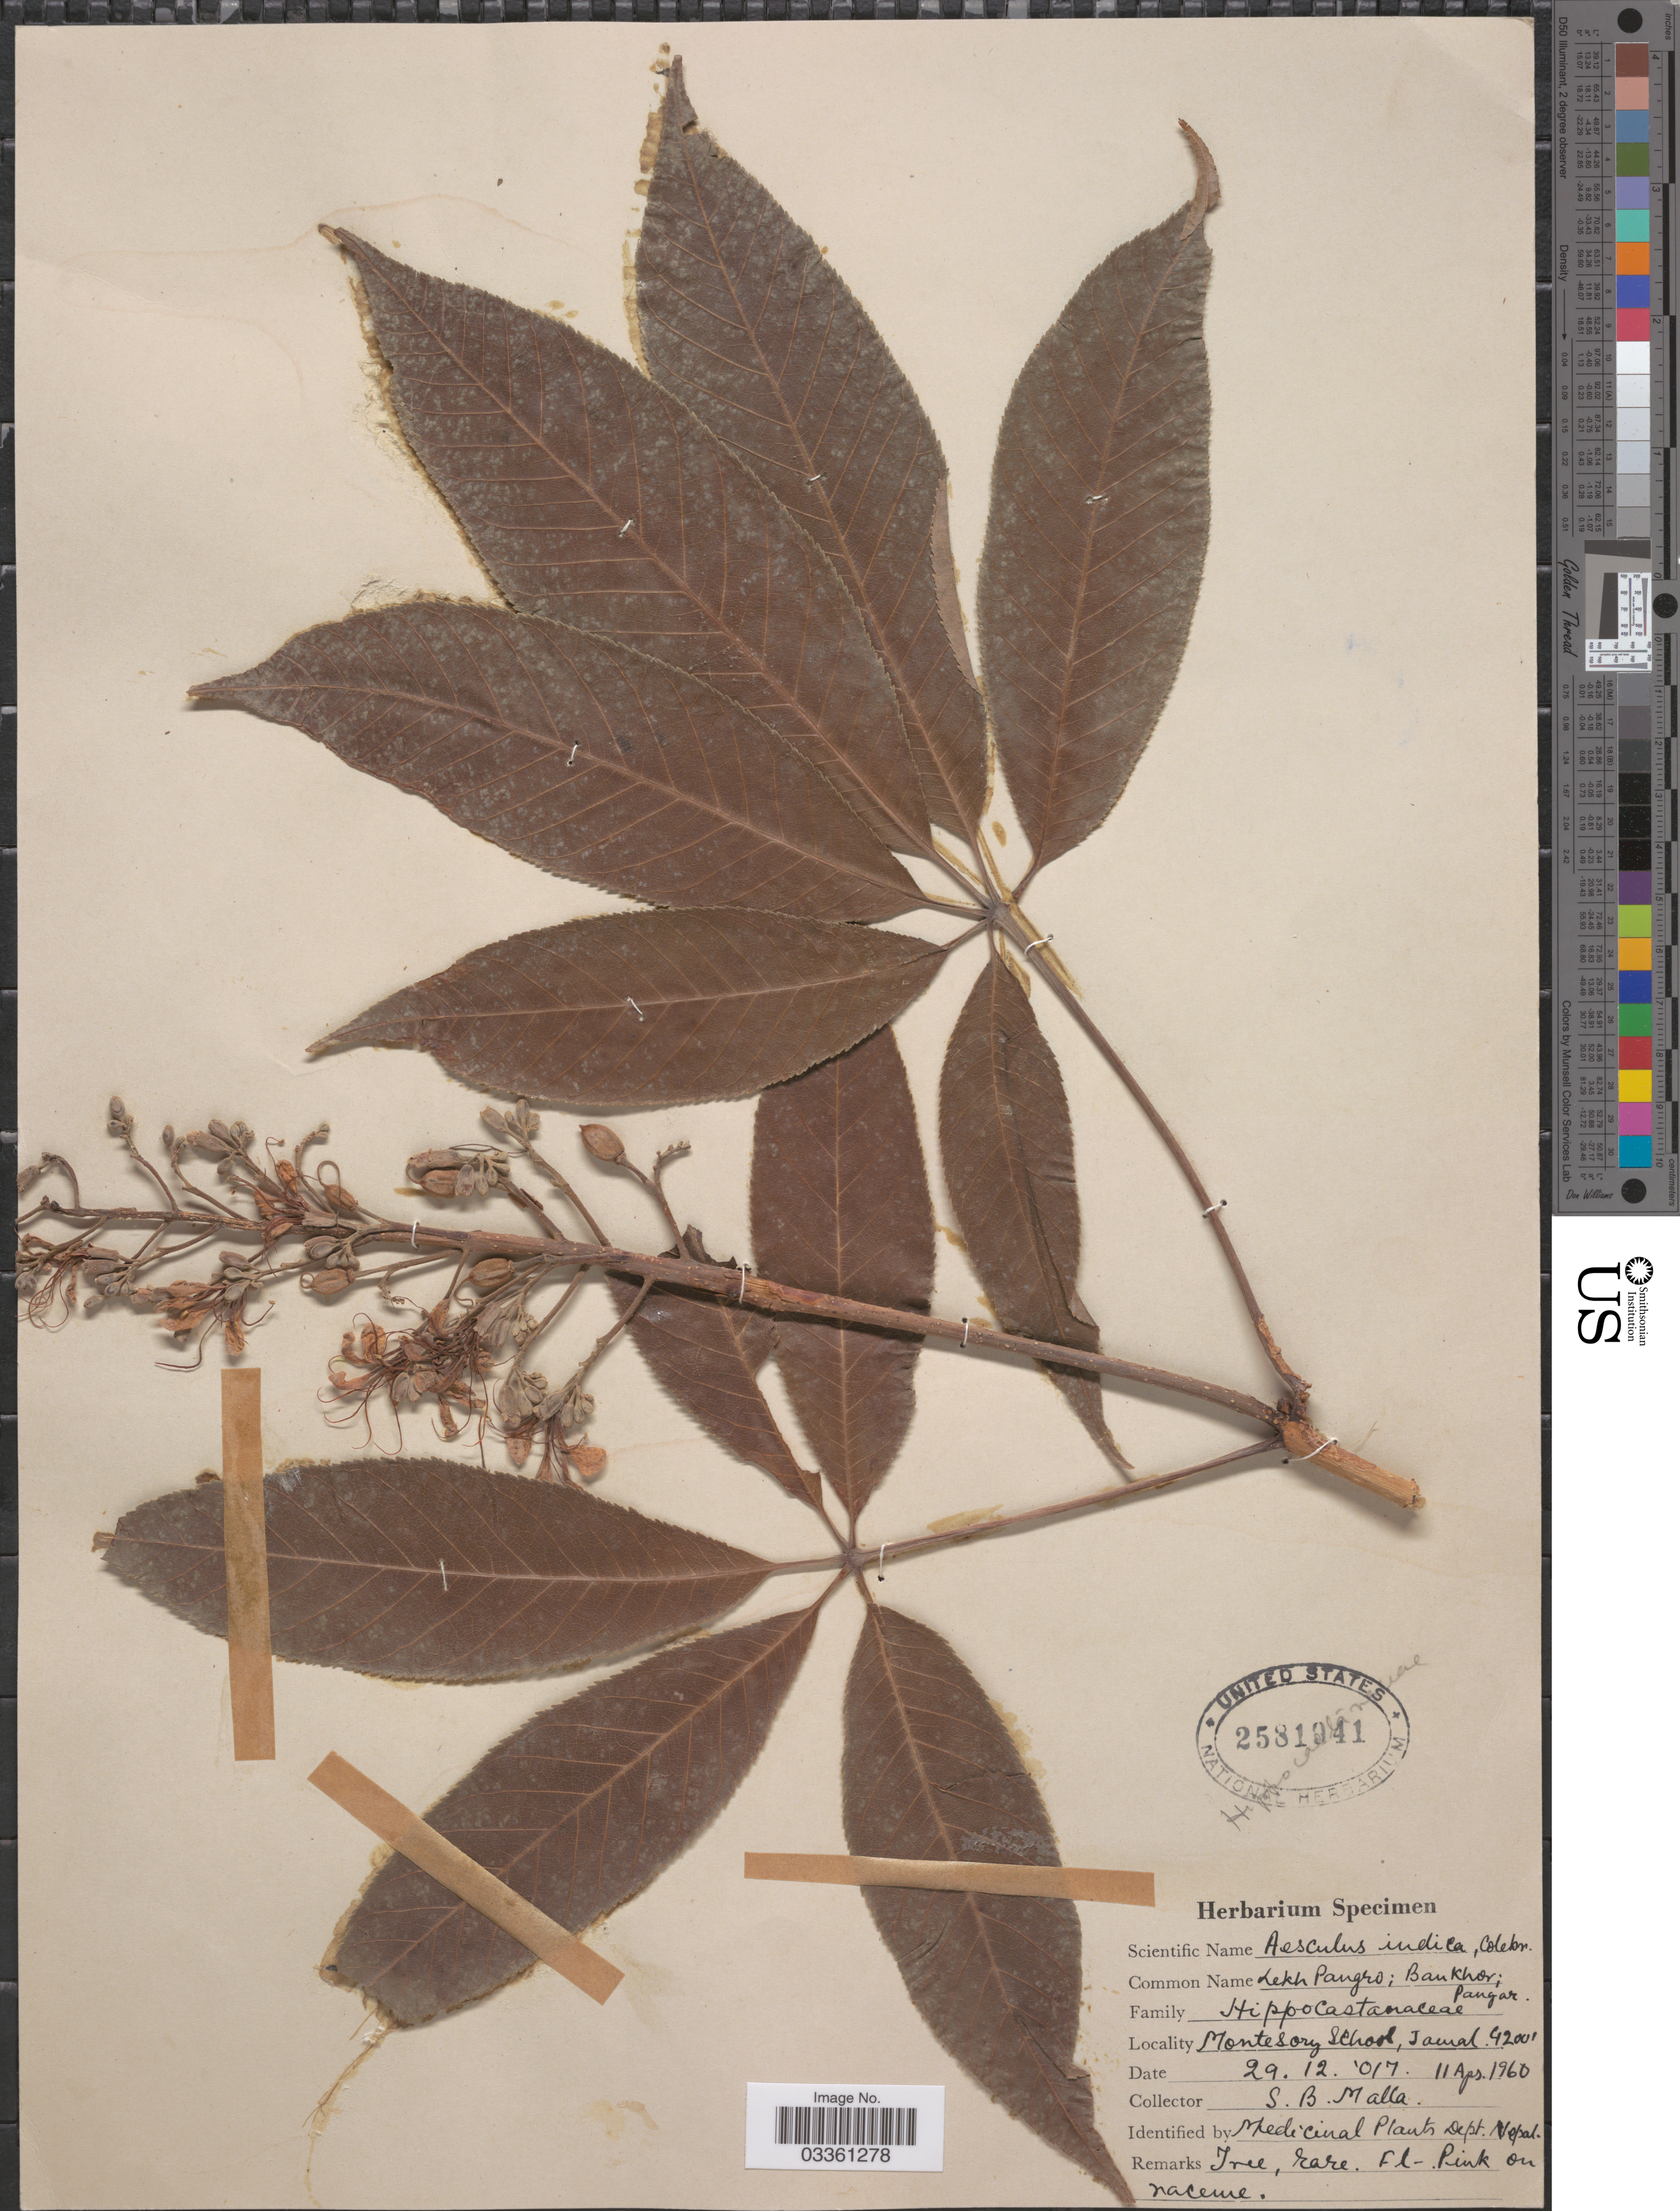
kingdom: Plantae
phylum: Tracheophyta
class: Magnoliopsida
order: Sapindales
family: Sapindaceae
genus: Aesculus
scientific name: Aesculus indica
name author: (Wall. ex Cambess.) Hook.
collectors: S. Malla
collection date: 1960-04-11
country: Nepal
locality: Montesory School, Jamal.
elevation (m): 1280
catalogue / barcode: US 2581941